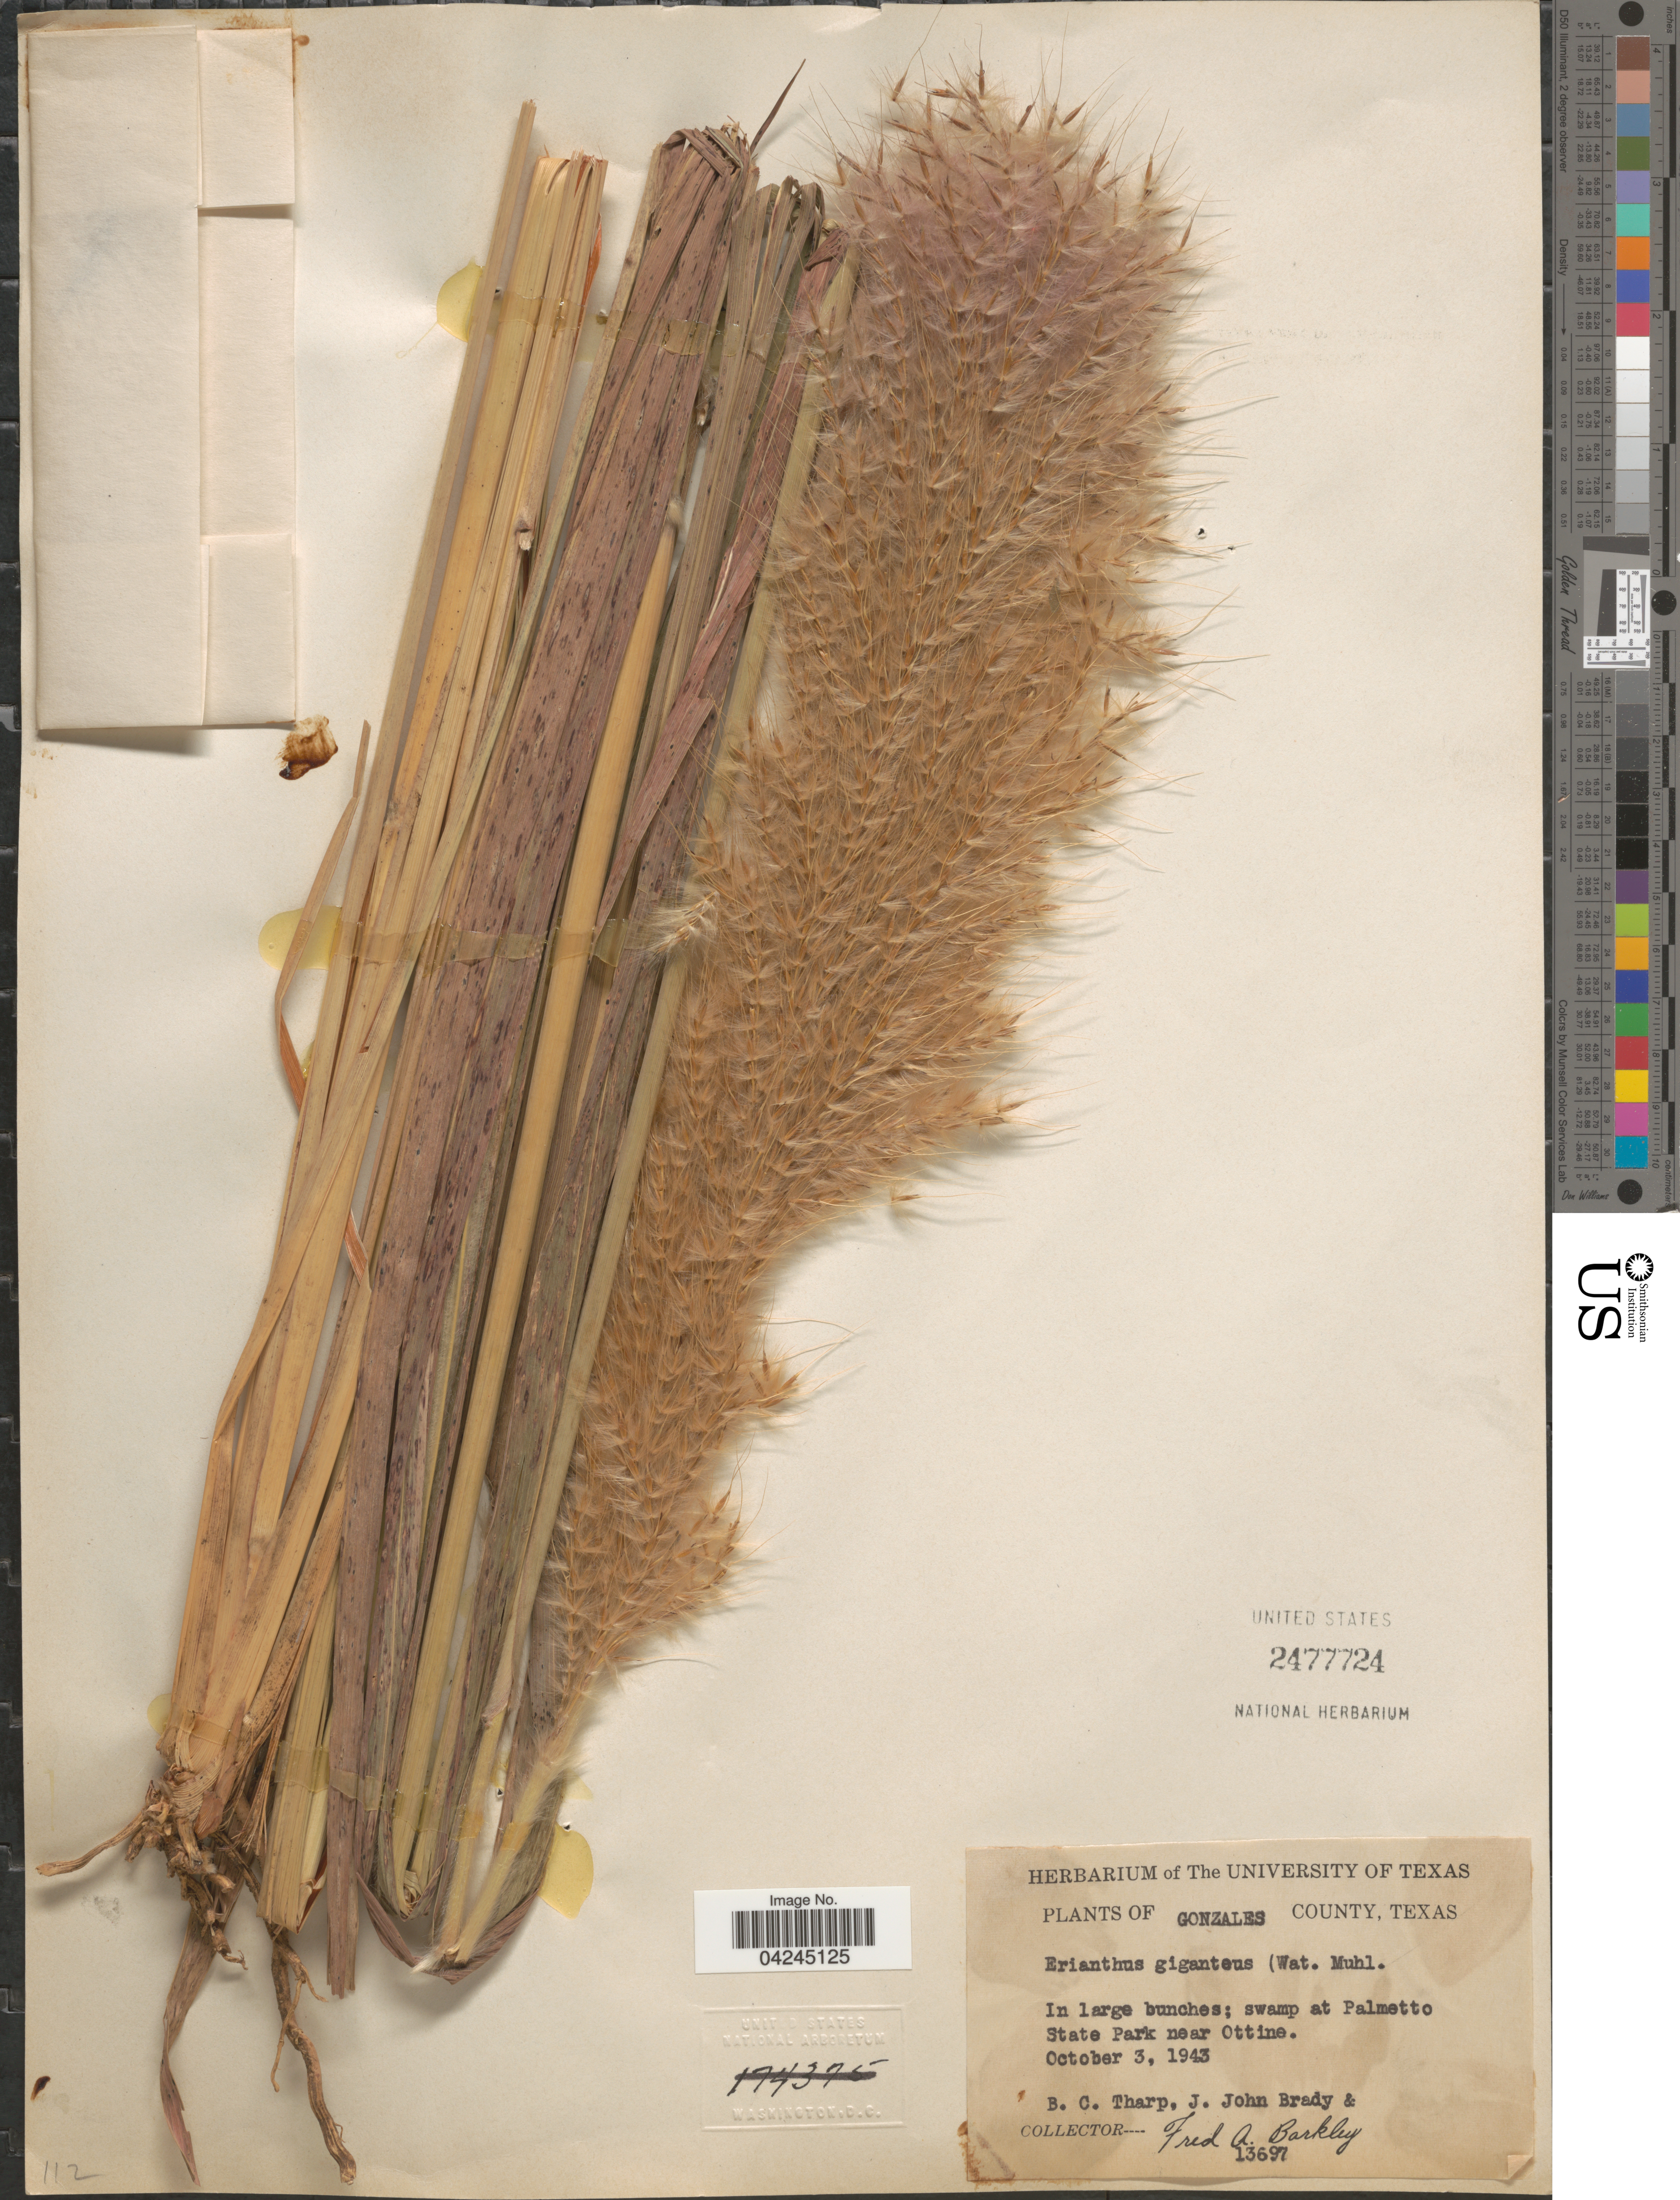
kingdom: Plantae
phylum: Tracheophyta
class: Liliopsida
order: Poales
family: Poaceae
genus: Erianthus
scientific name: Erianthus giganteus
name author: (Walter) P. Beauv.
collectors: B. C. Tharp, J. Brady & F. A. Barkley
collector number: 13697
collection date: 1943-10-03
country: United States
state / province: Texas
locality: Gonzales County. swamp at Palmetto State Park near Ottine.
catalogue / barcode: US 2477724